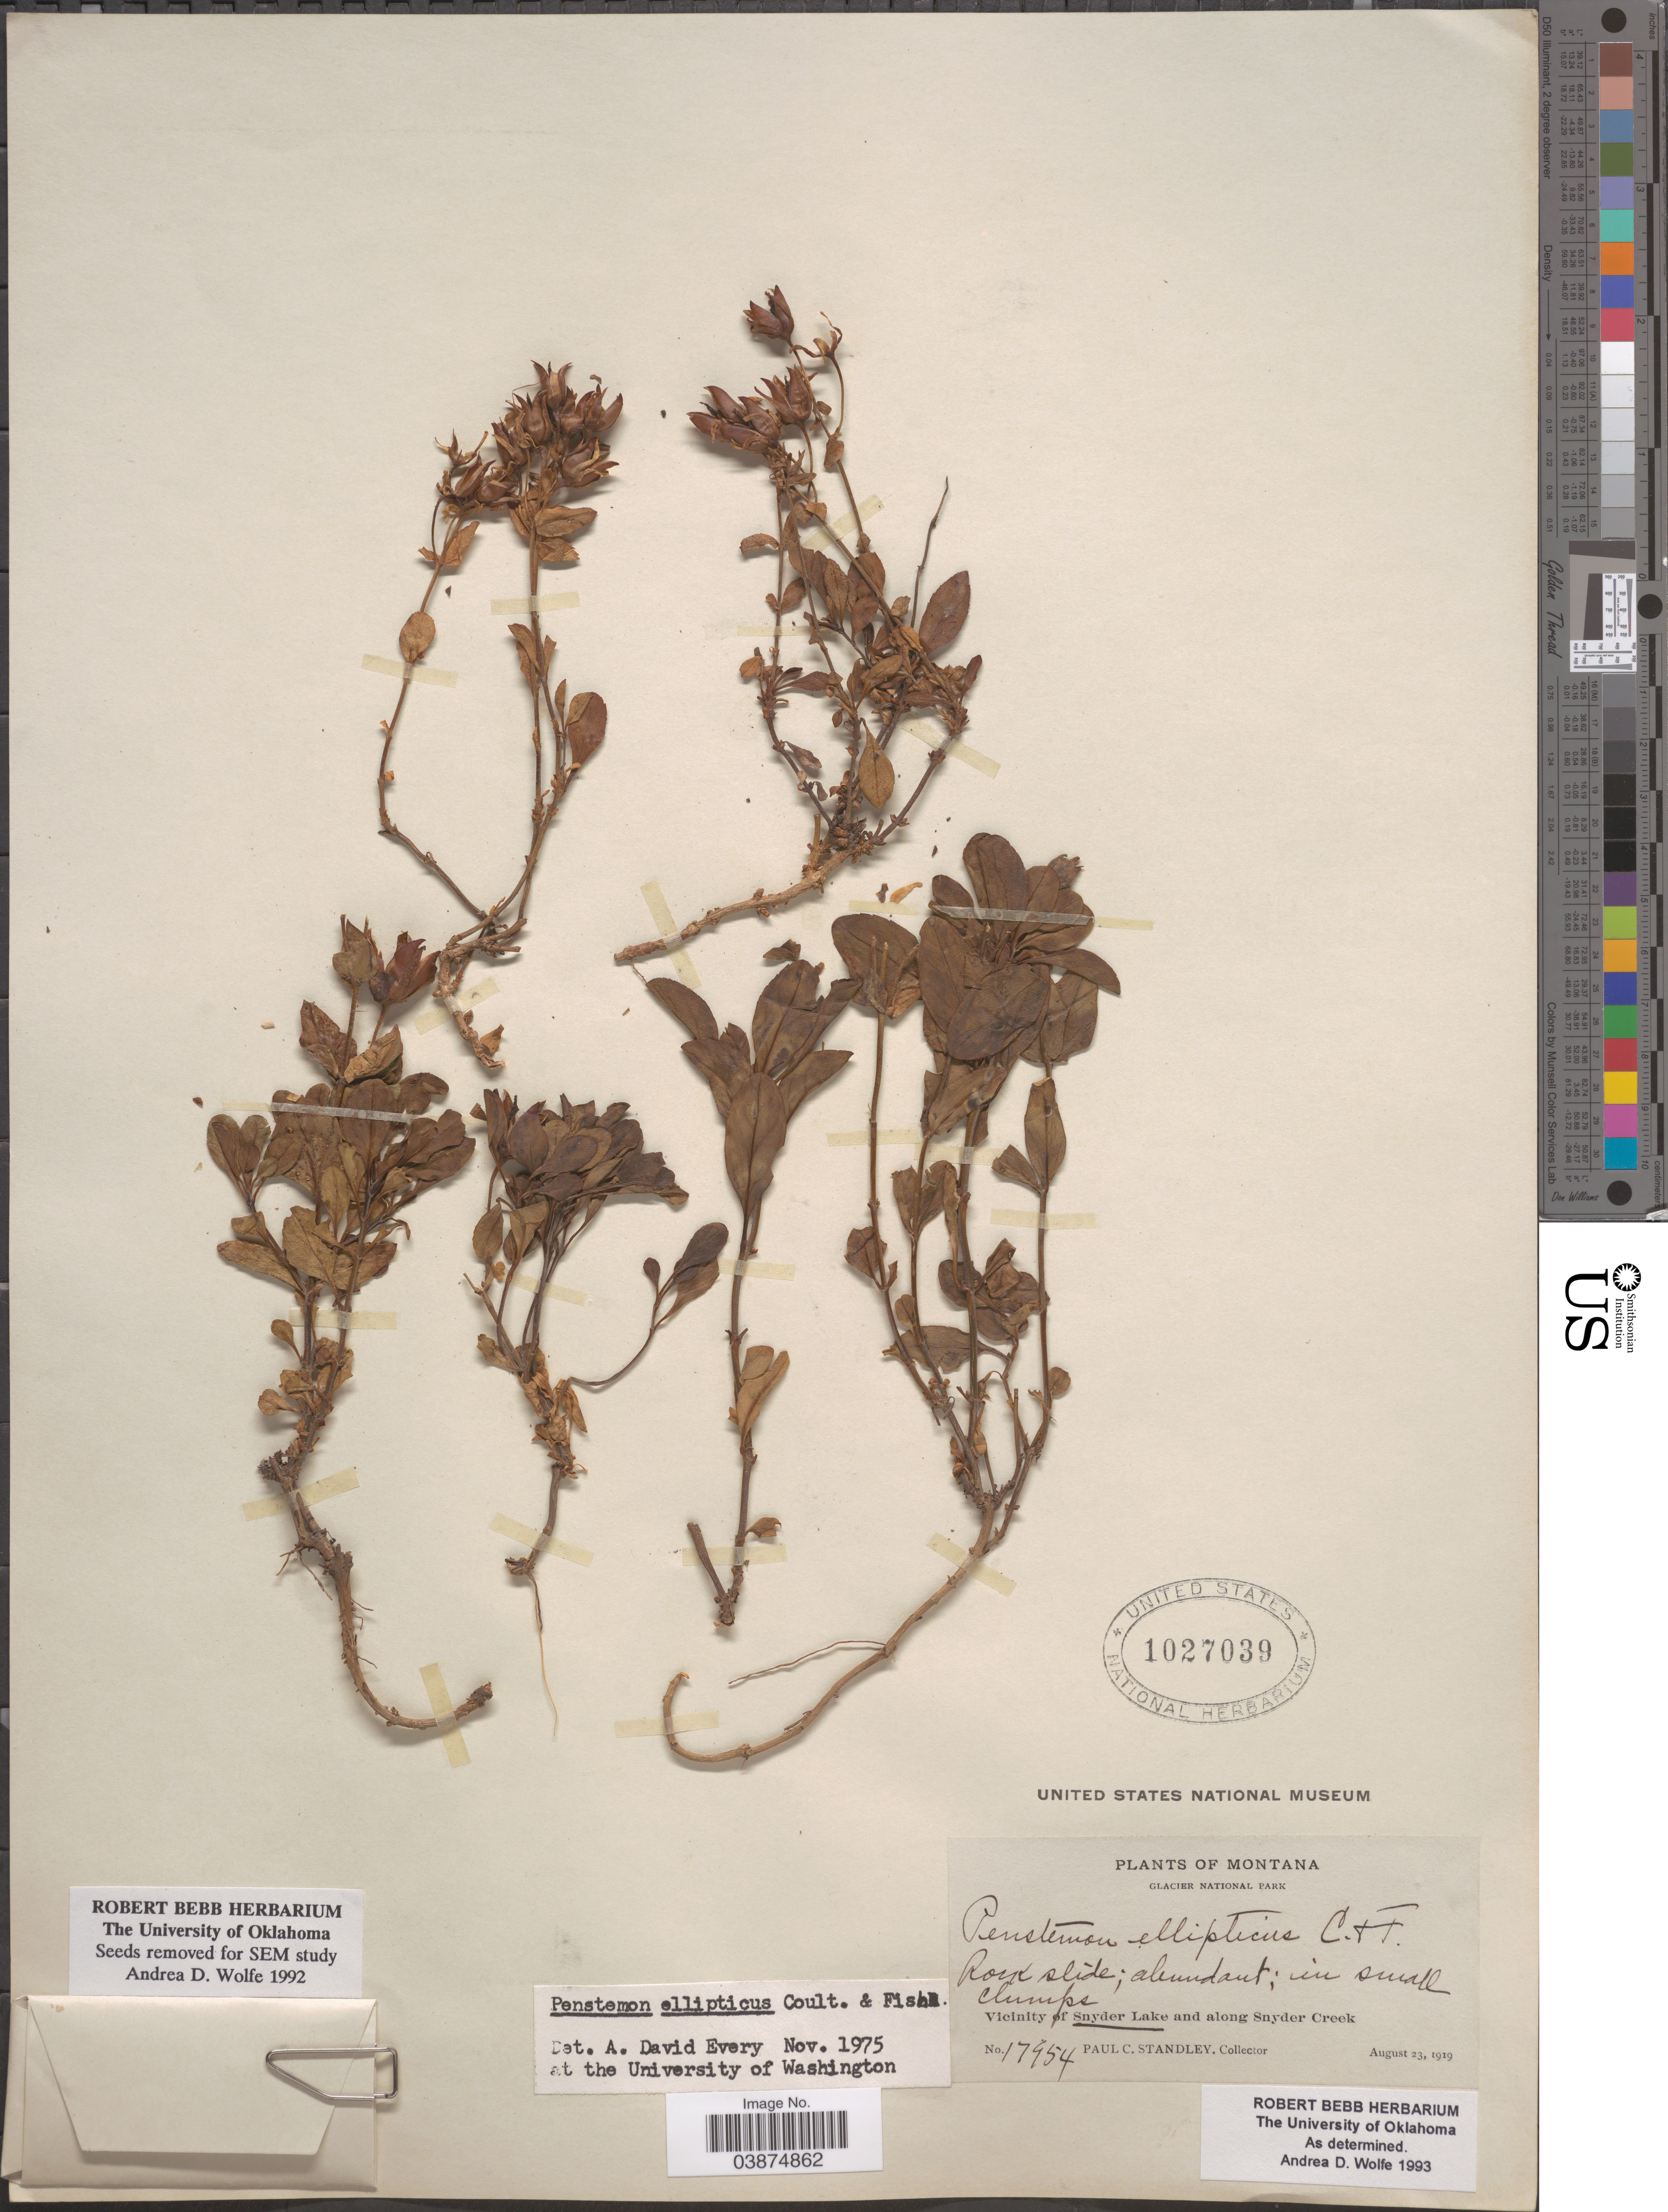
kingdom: Plantae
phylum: Tracheophyta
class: Magnoliopsida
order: Lamiales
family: Plantaginaceae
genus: Penstemon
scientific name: Penstemon ellipticus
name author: Greene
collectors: P. C. Standley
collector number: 17954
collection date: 1919-08-23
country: United States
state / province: Montana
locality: Glacier National Park. Vicinity of Snyder Lake and along Snyder Creek.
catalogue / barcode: US 1027039